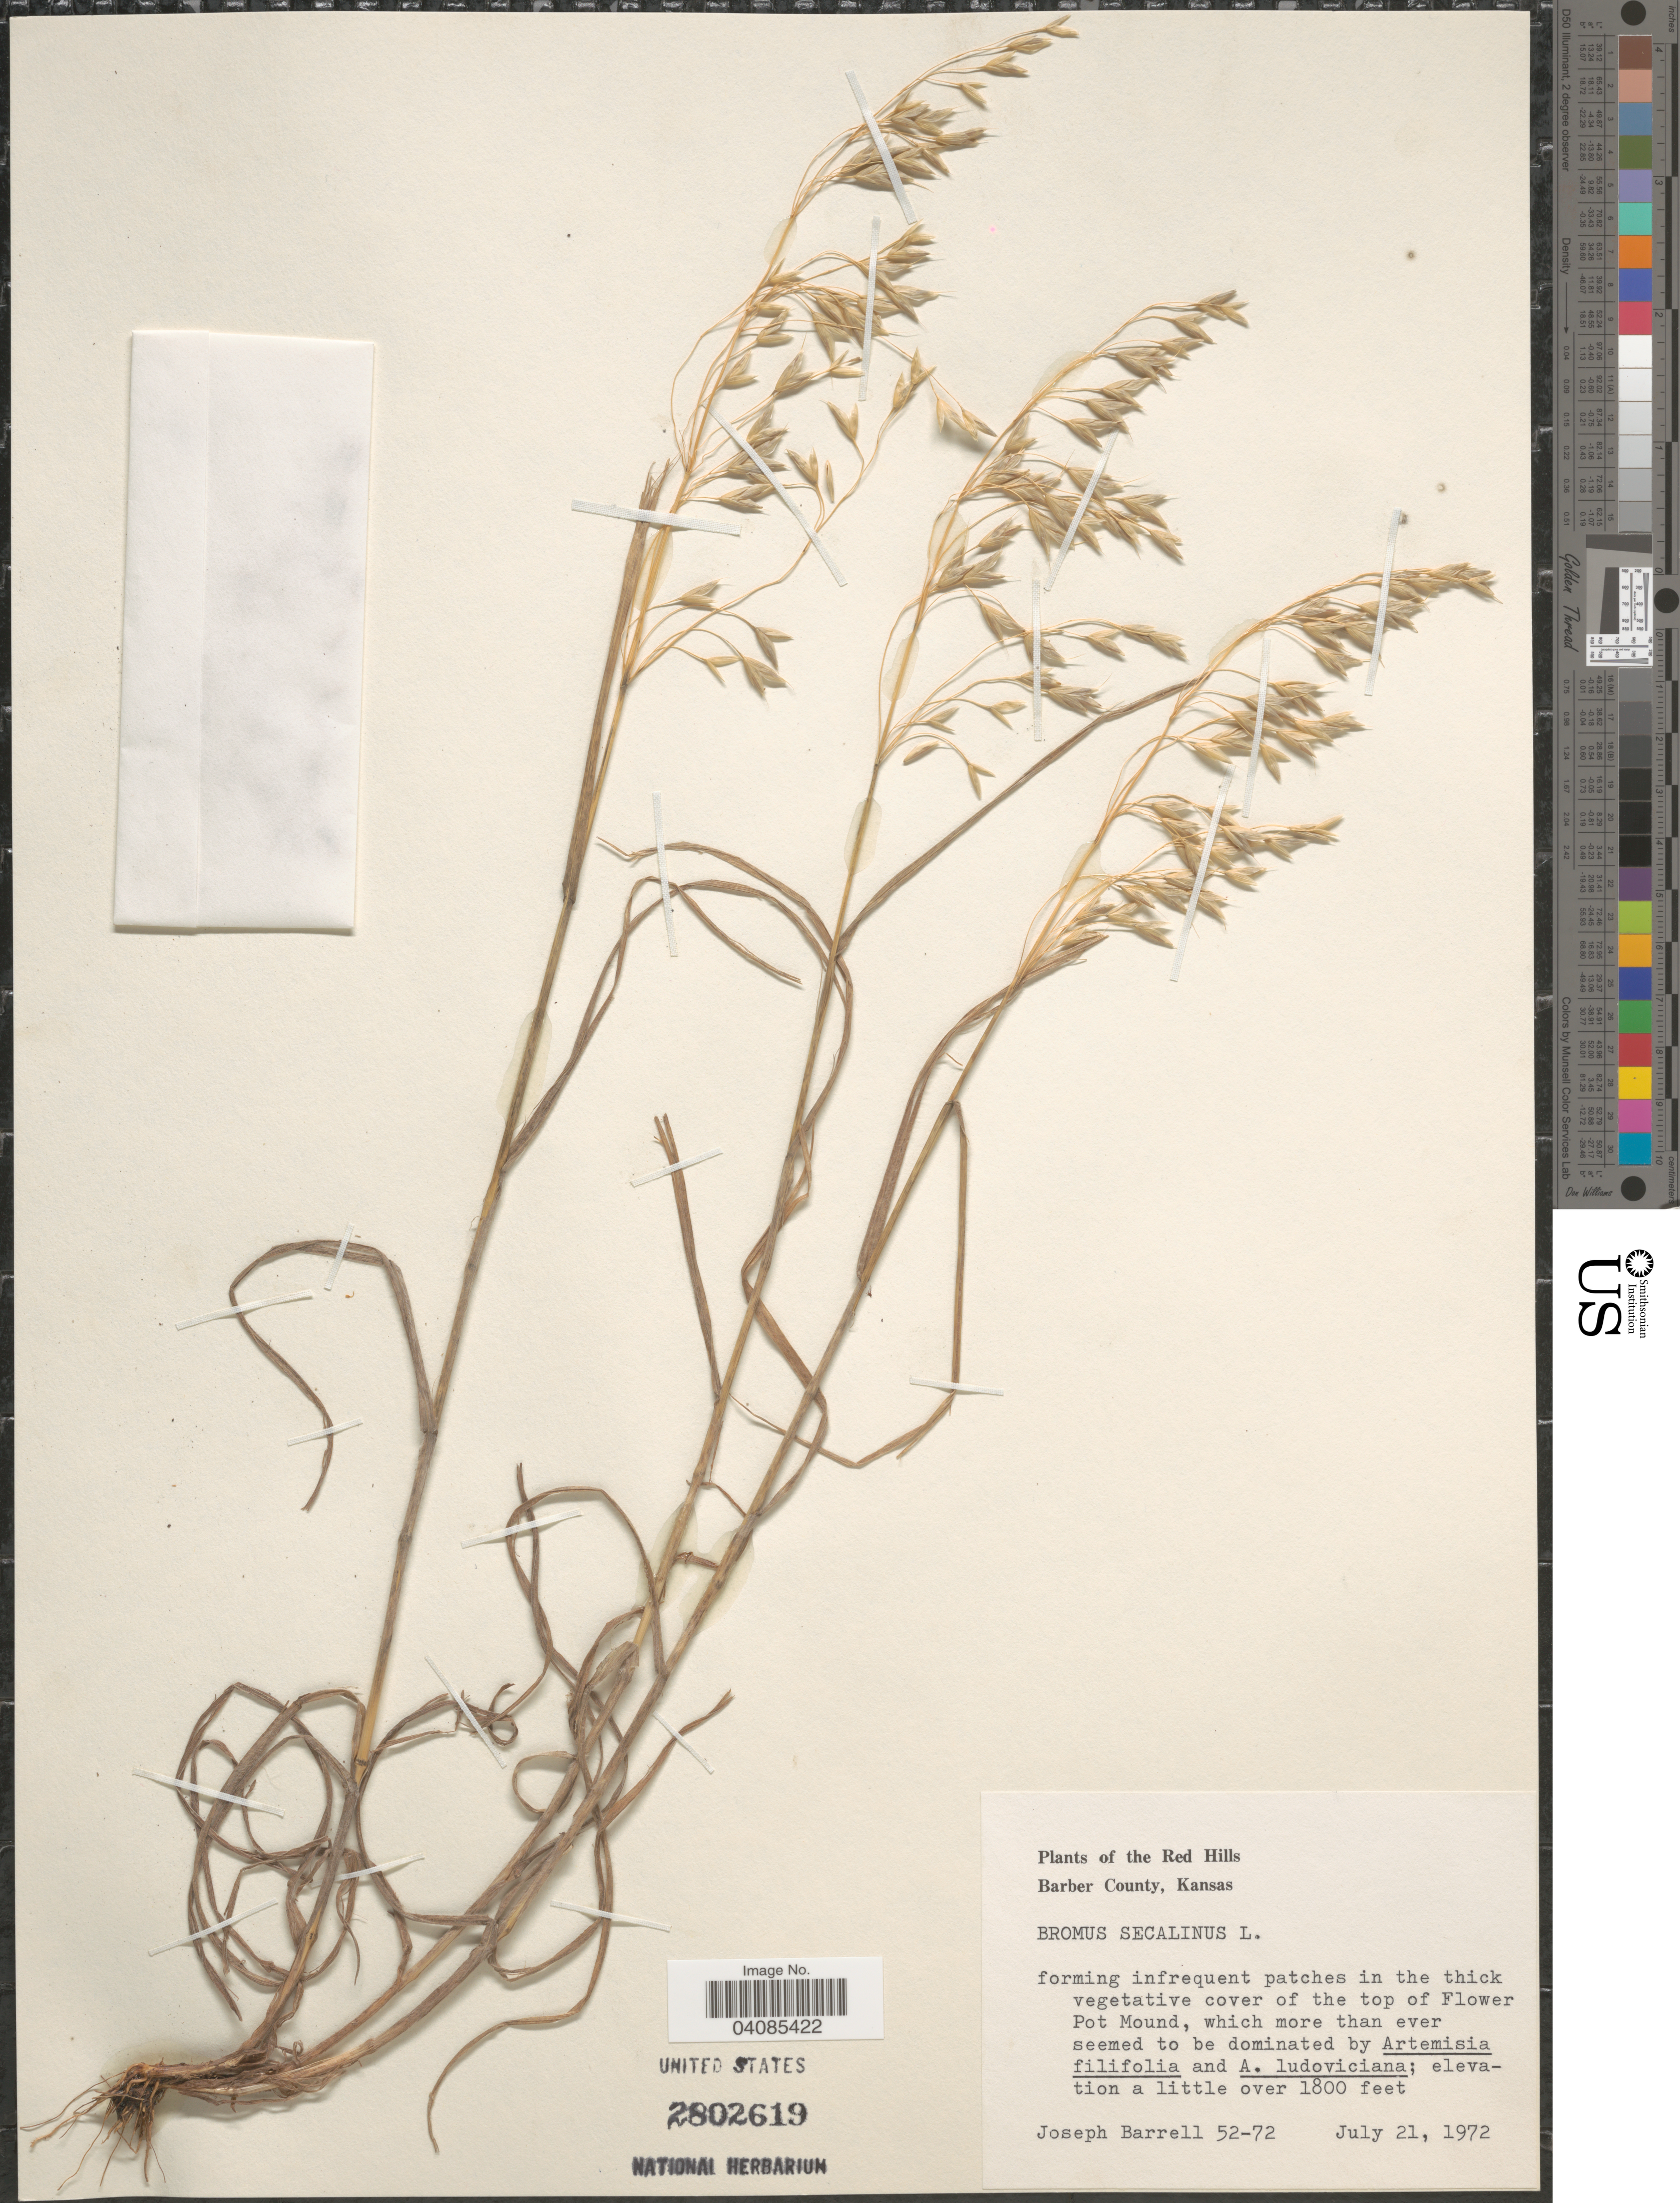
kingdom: Plantae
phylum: Tracheophyta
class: Liliopsida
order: Poales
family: Poaceae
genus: Bromus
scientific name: Bromus secalinus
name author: L.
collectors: J. Barrell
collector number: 52-72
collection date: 1972-07-21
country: United States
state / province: Kansas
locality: The Red Hills, Barber County. In the thick vegetative cover of the top of Flower Pot Mound.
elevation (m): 549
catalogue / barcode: US 2802619